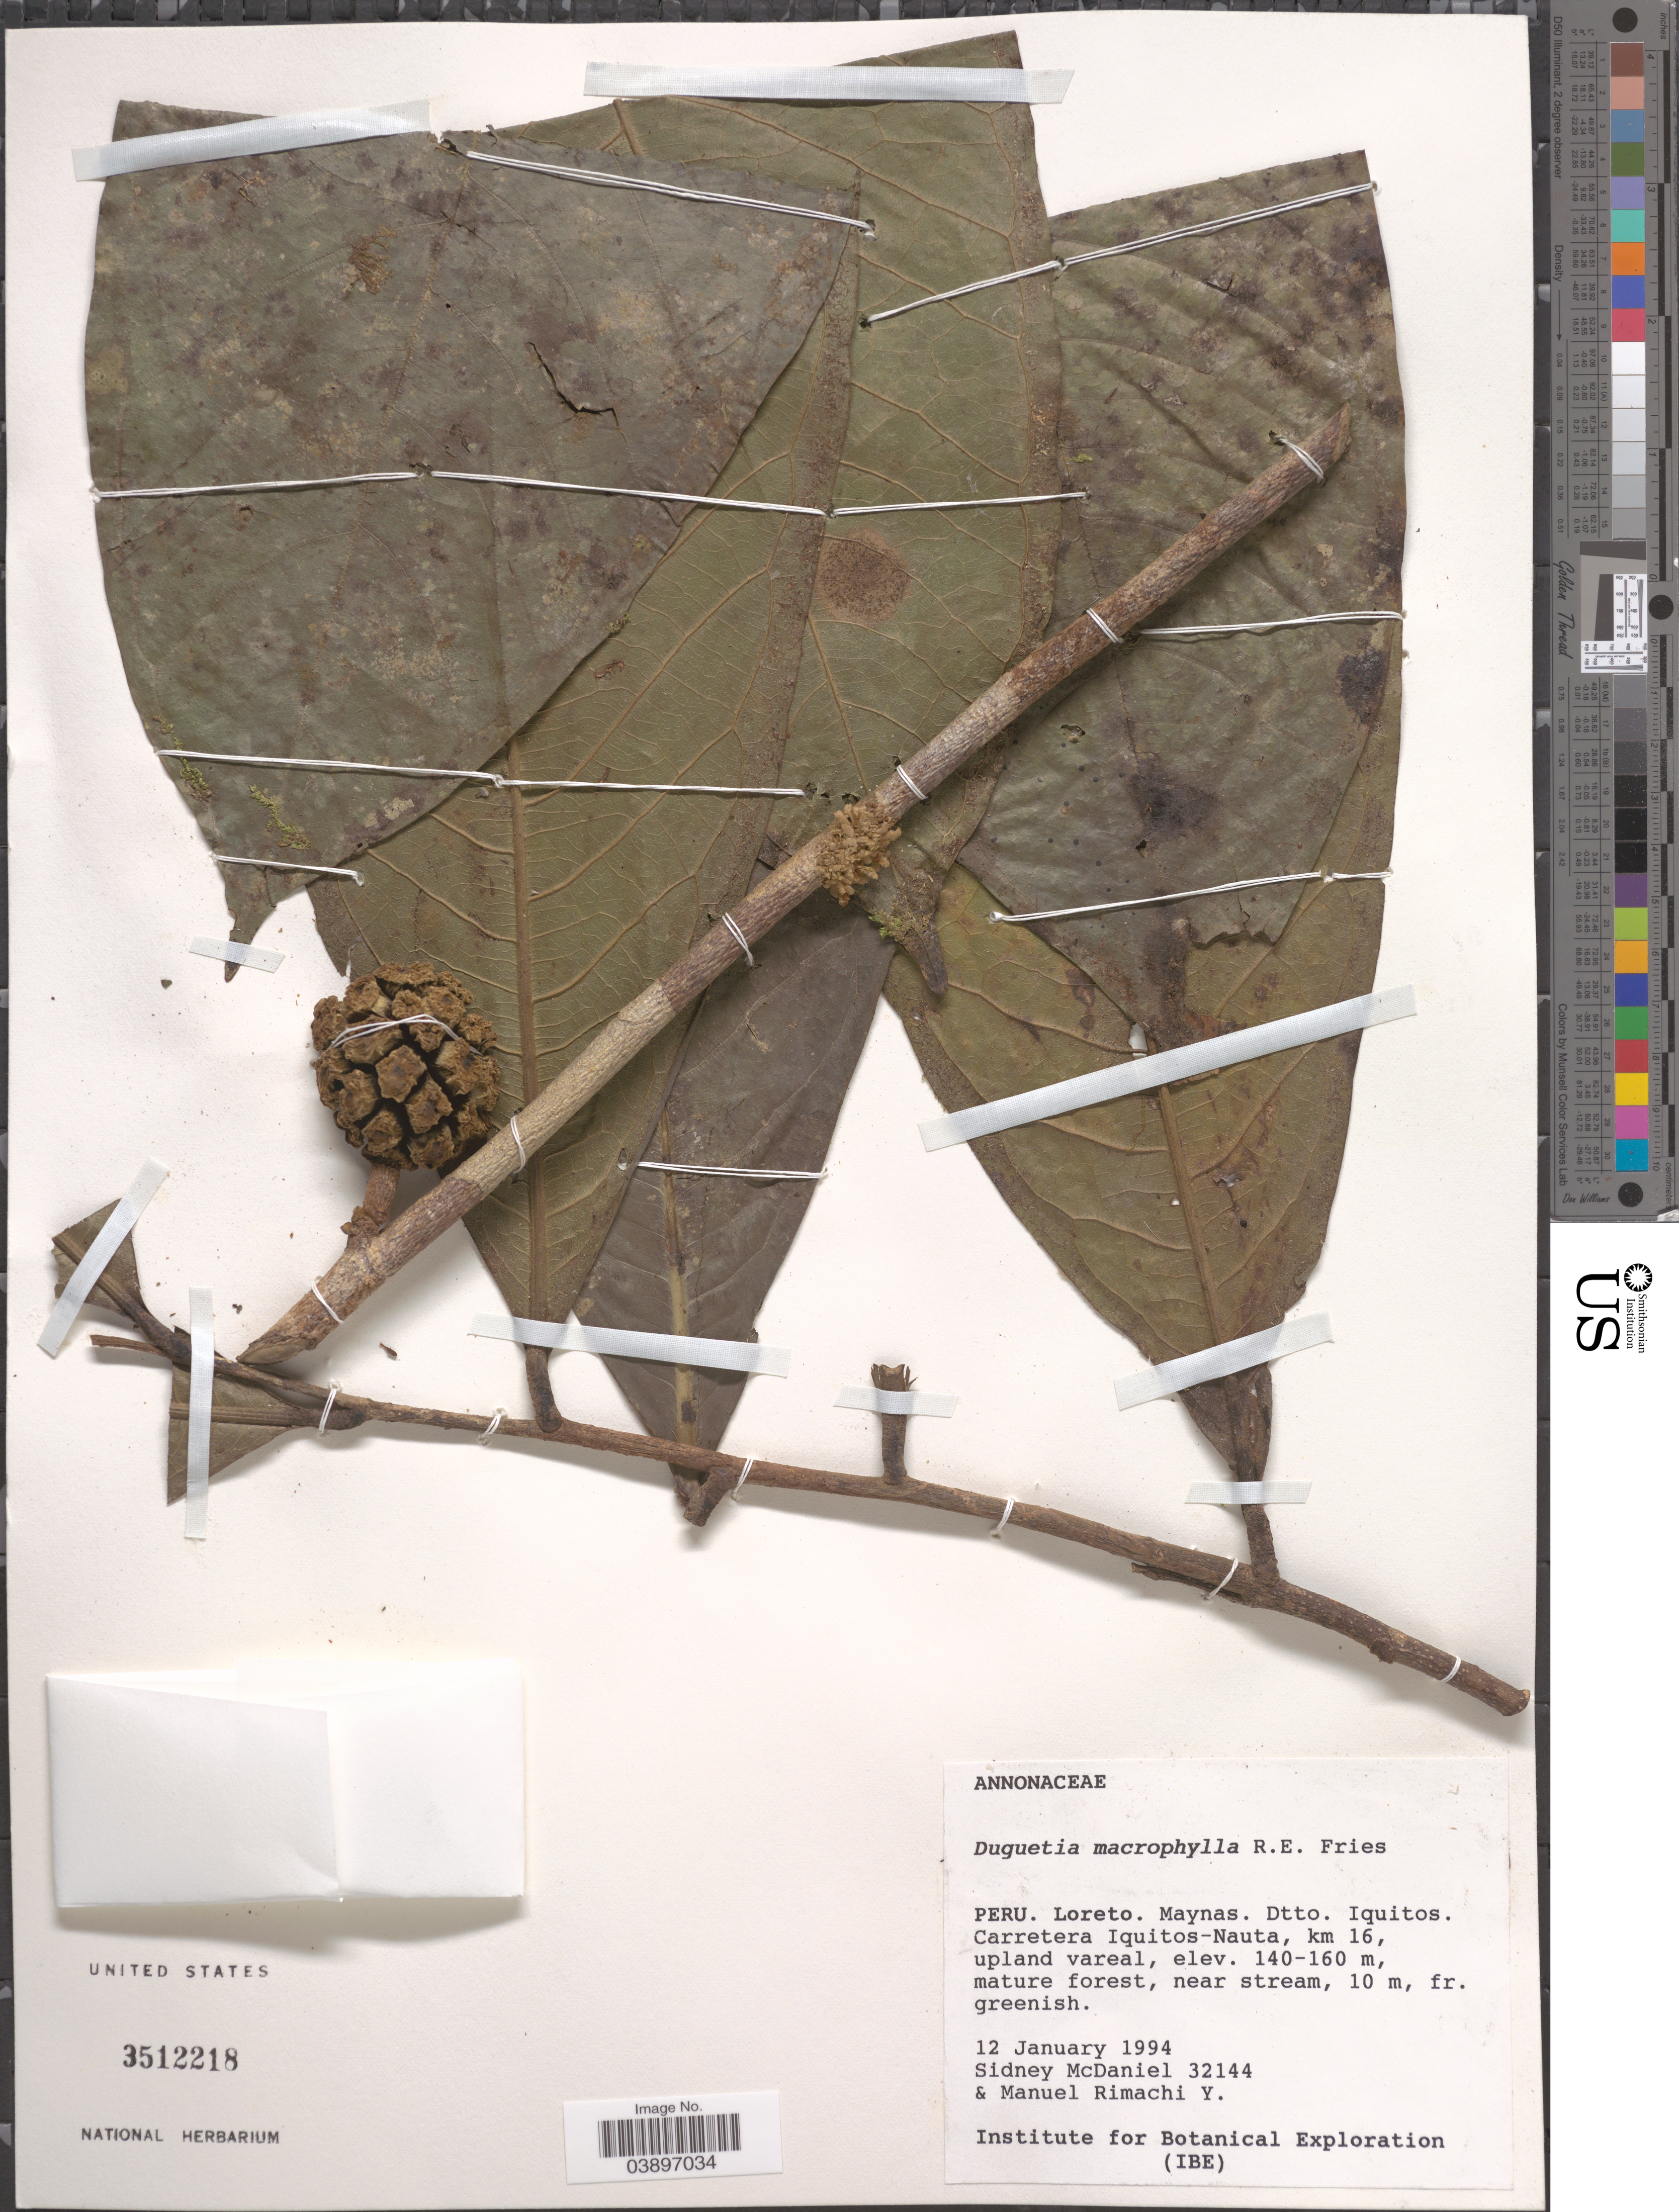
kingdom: Plantae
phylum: Tracheophyta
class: Magnoliopsida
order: Magnoliales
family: Annonaceae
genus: Duguetia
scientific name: Duguetia macrophylla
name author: R.E. Fr.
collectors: S. McDaniel & M. Rimachi Y.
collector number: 32144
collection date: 1994-01-12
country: Peru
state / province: Loreto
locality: Maynas. Dtto. Iquitos. Carretera Iquitos-Nauta, km 16, upland vareal.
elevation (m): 140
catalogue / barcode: US 3512218